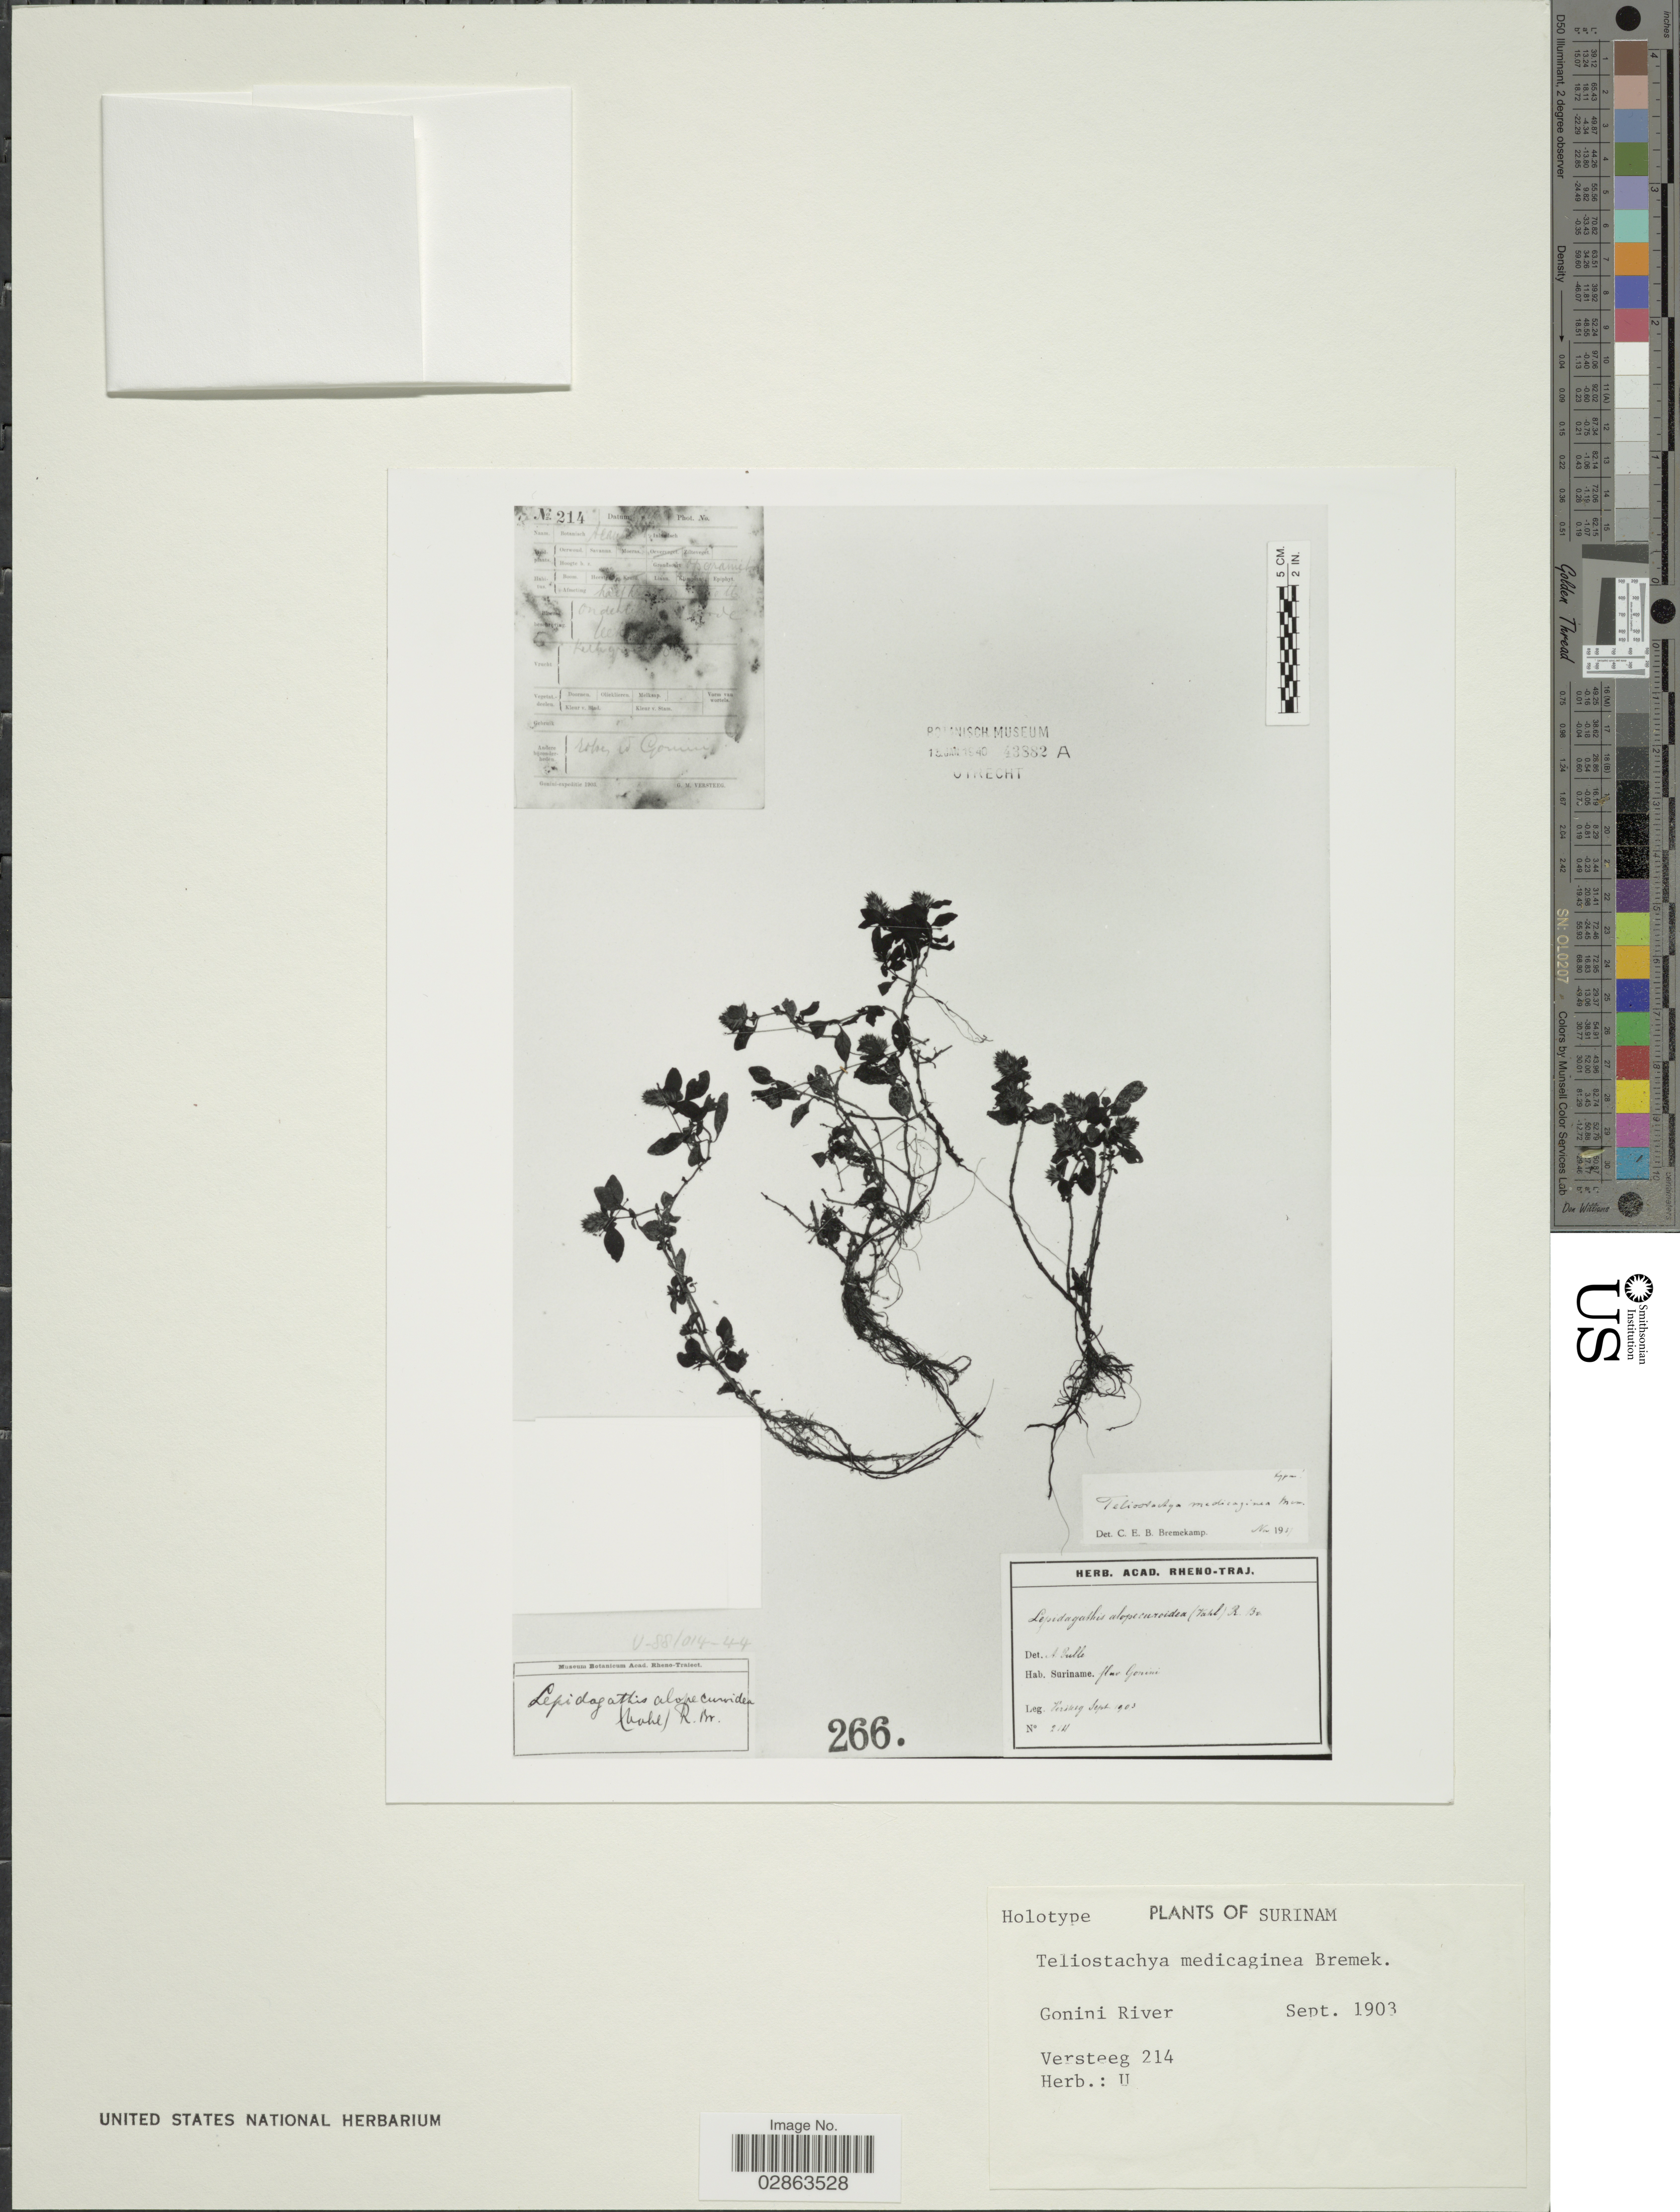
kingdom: Plantae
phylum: Tracheophyta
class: Magnoliopsida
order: Lamiales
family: Acanthaceae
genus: Teliostachya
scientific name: Teliostachya medicaginea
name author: Bremek.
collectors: Versteeg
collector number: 214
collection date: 1903-09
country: Suriname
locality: Gonini River.